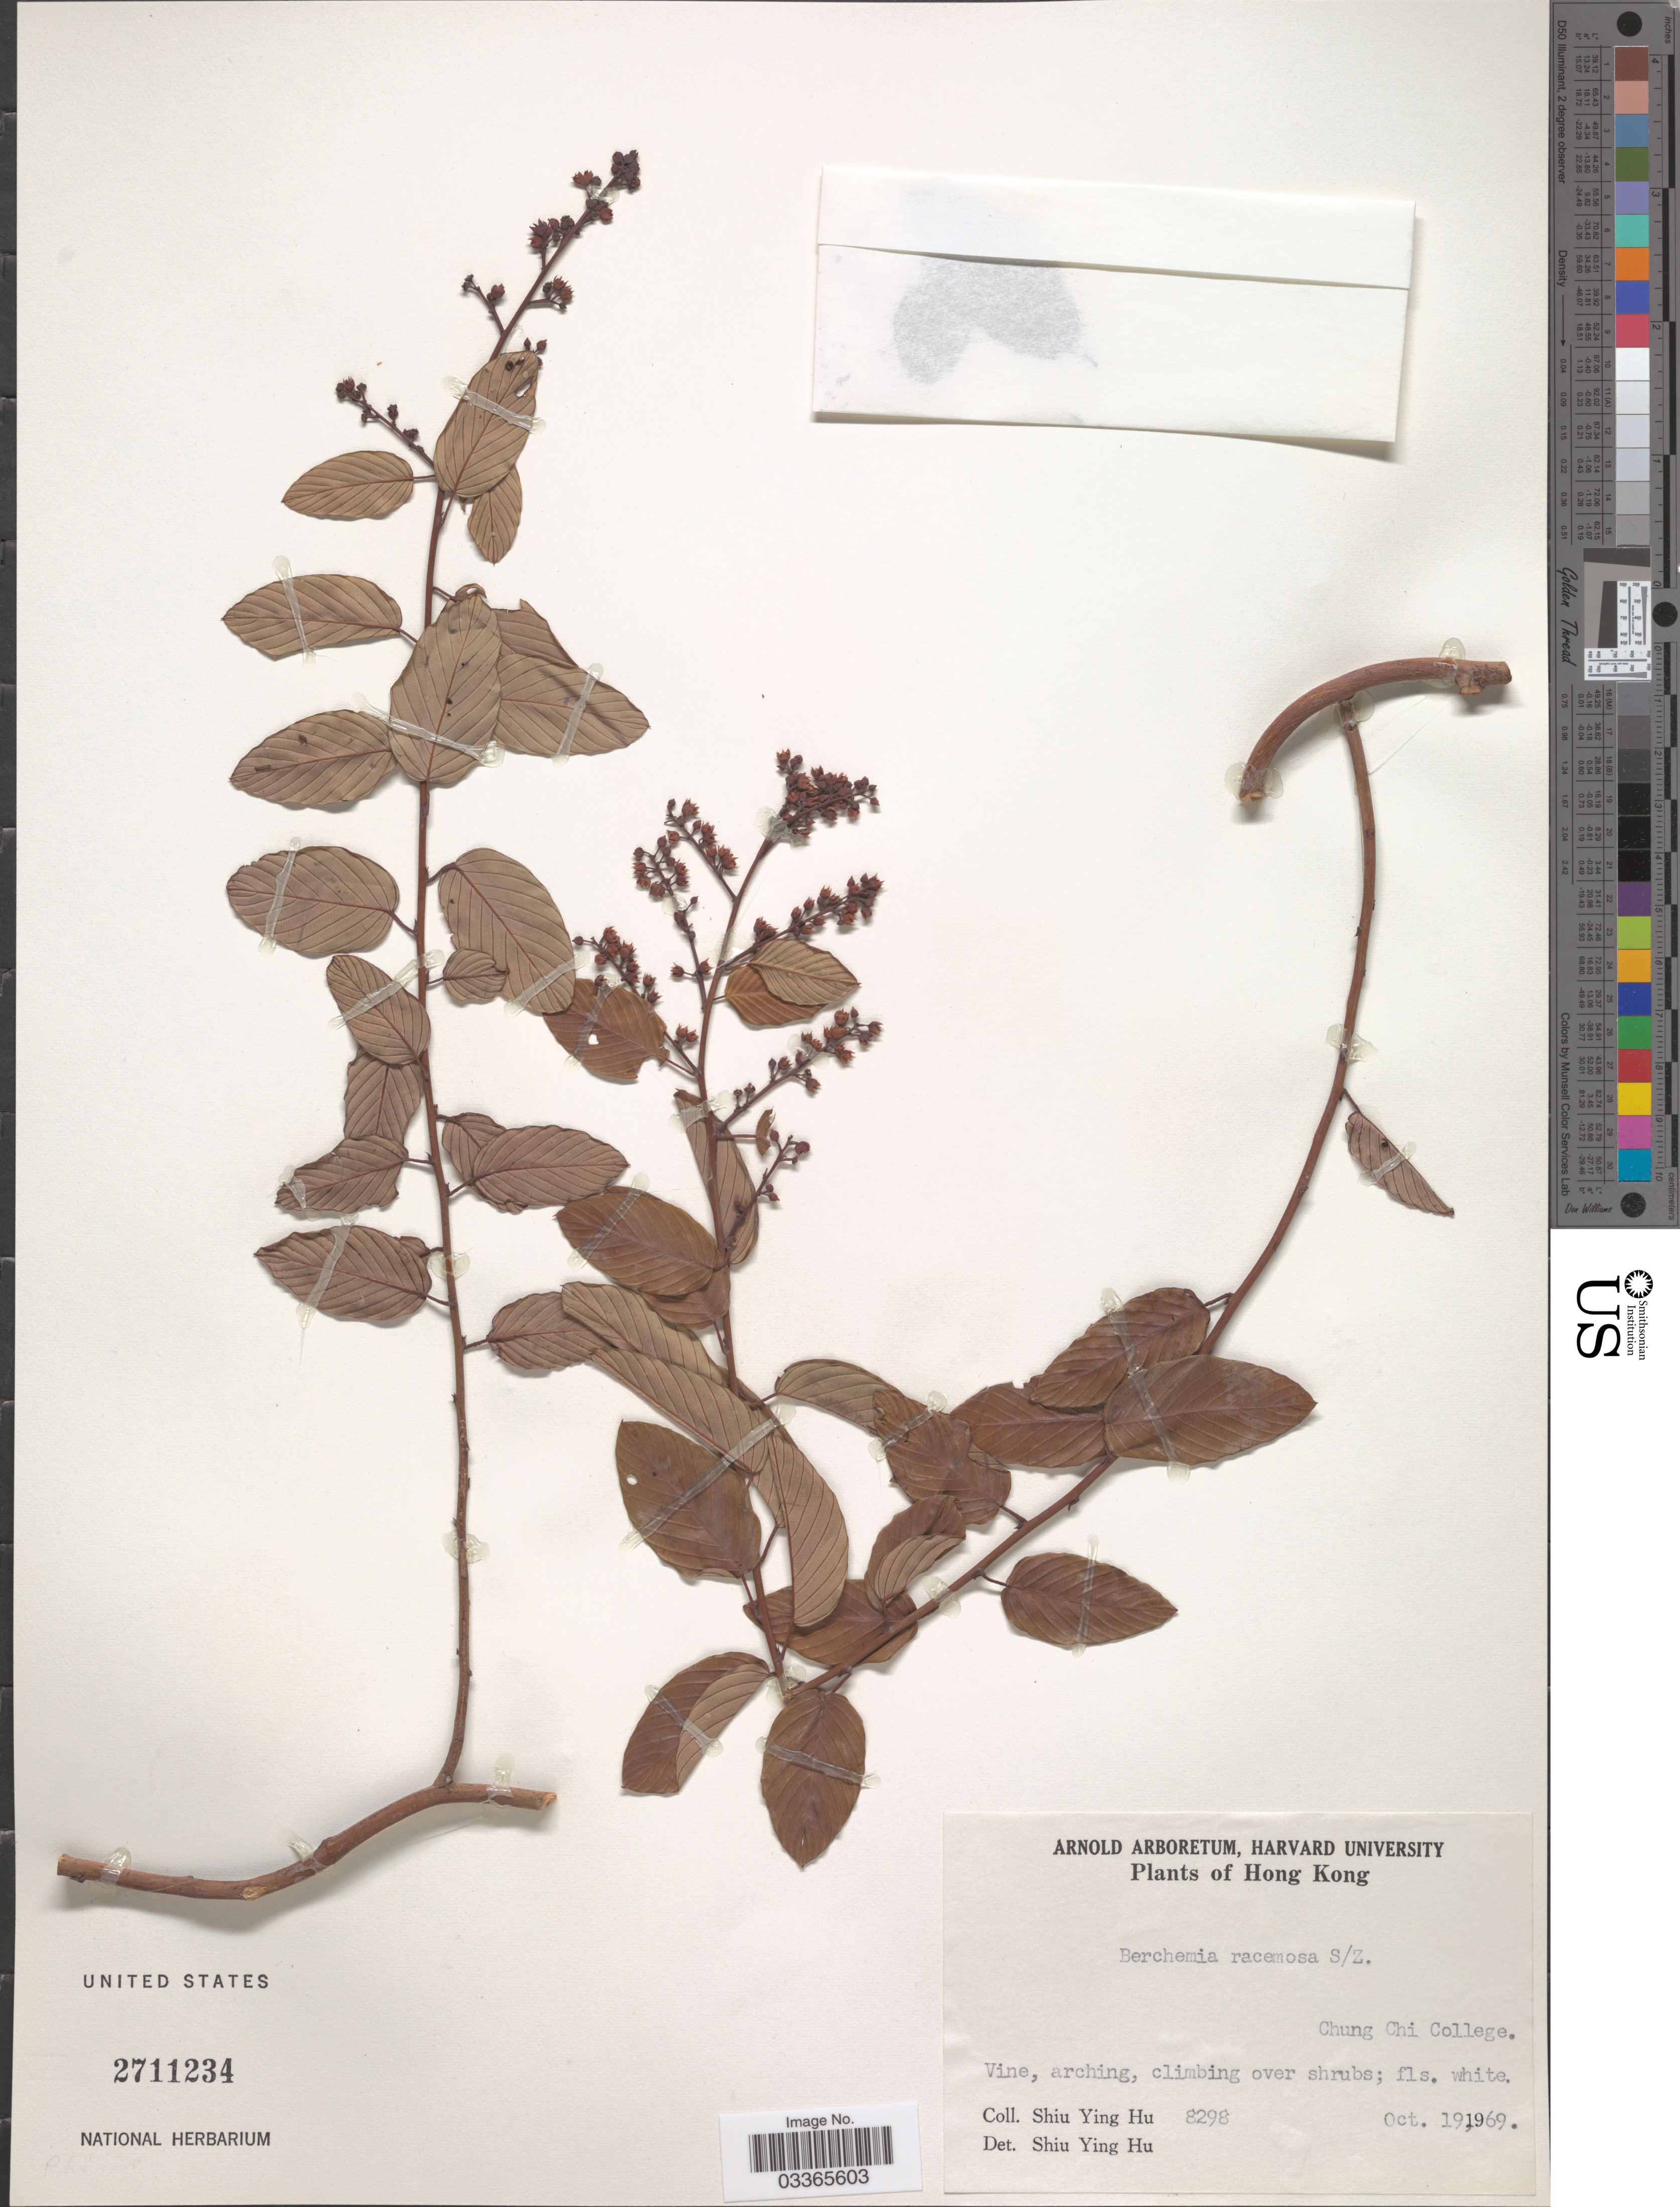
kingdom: Plantae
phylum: Tracheophyta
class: Magnoliopsida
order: Rosales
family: Rhamnaceae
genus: Berchemia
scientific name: Berchemia racemosa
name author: Siebold & Zucc.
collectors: S. Y. Hu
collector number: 8298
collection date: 1969-10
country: China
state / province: Hong Kong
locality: Chung Chi College.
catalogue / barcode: US 2711234